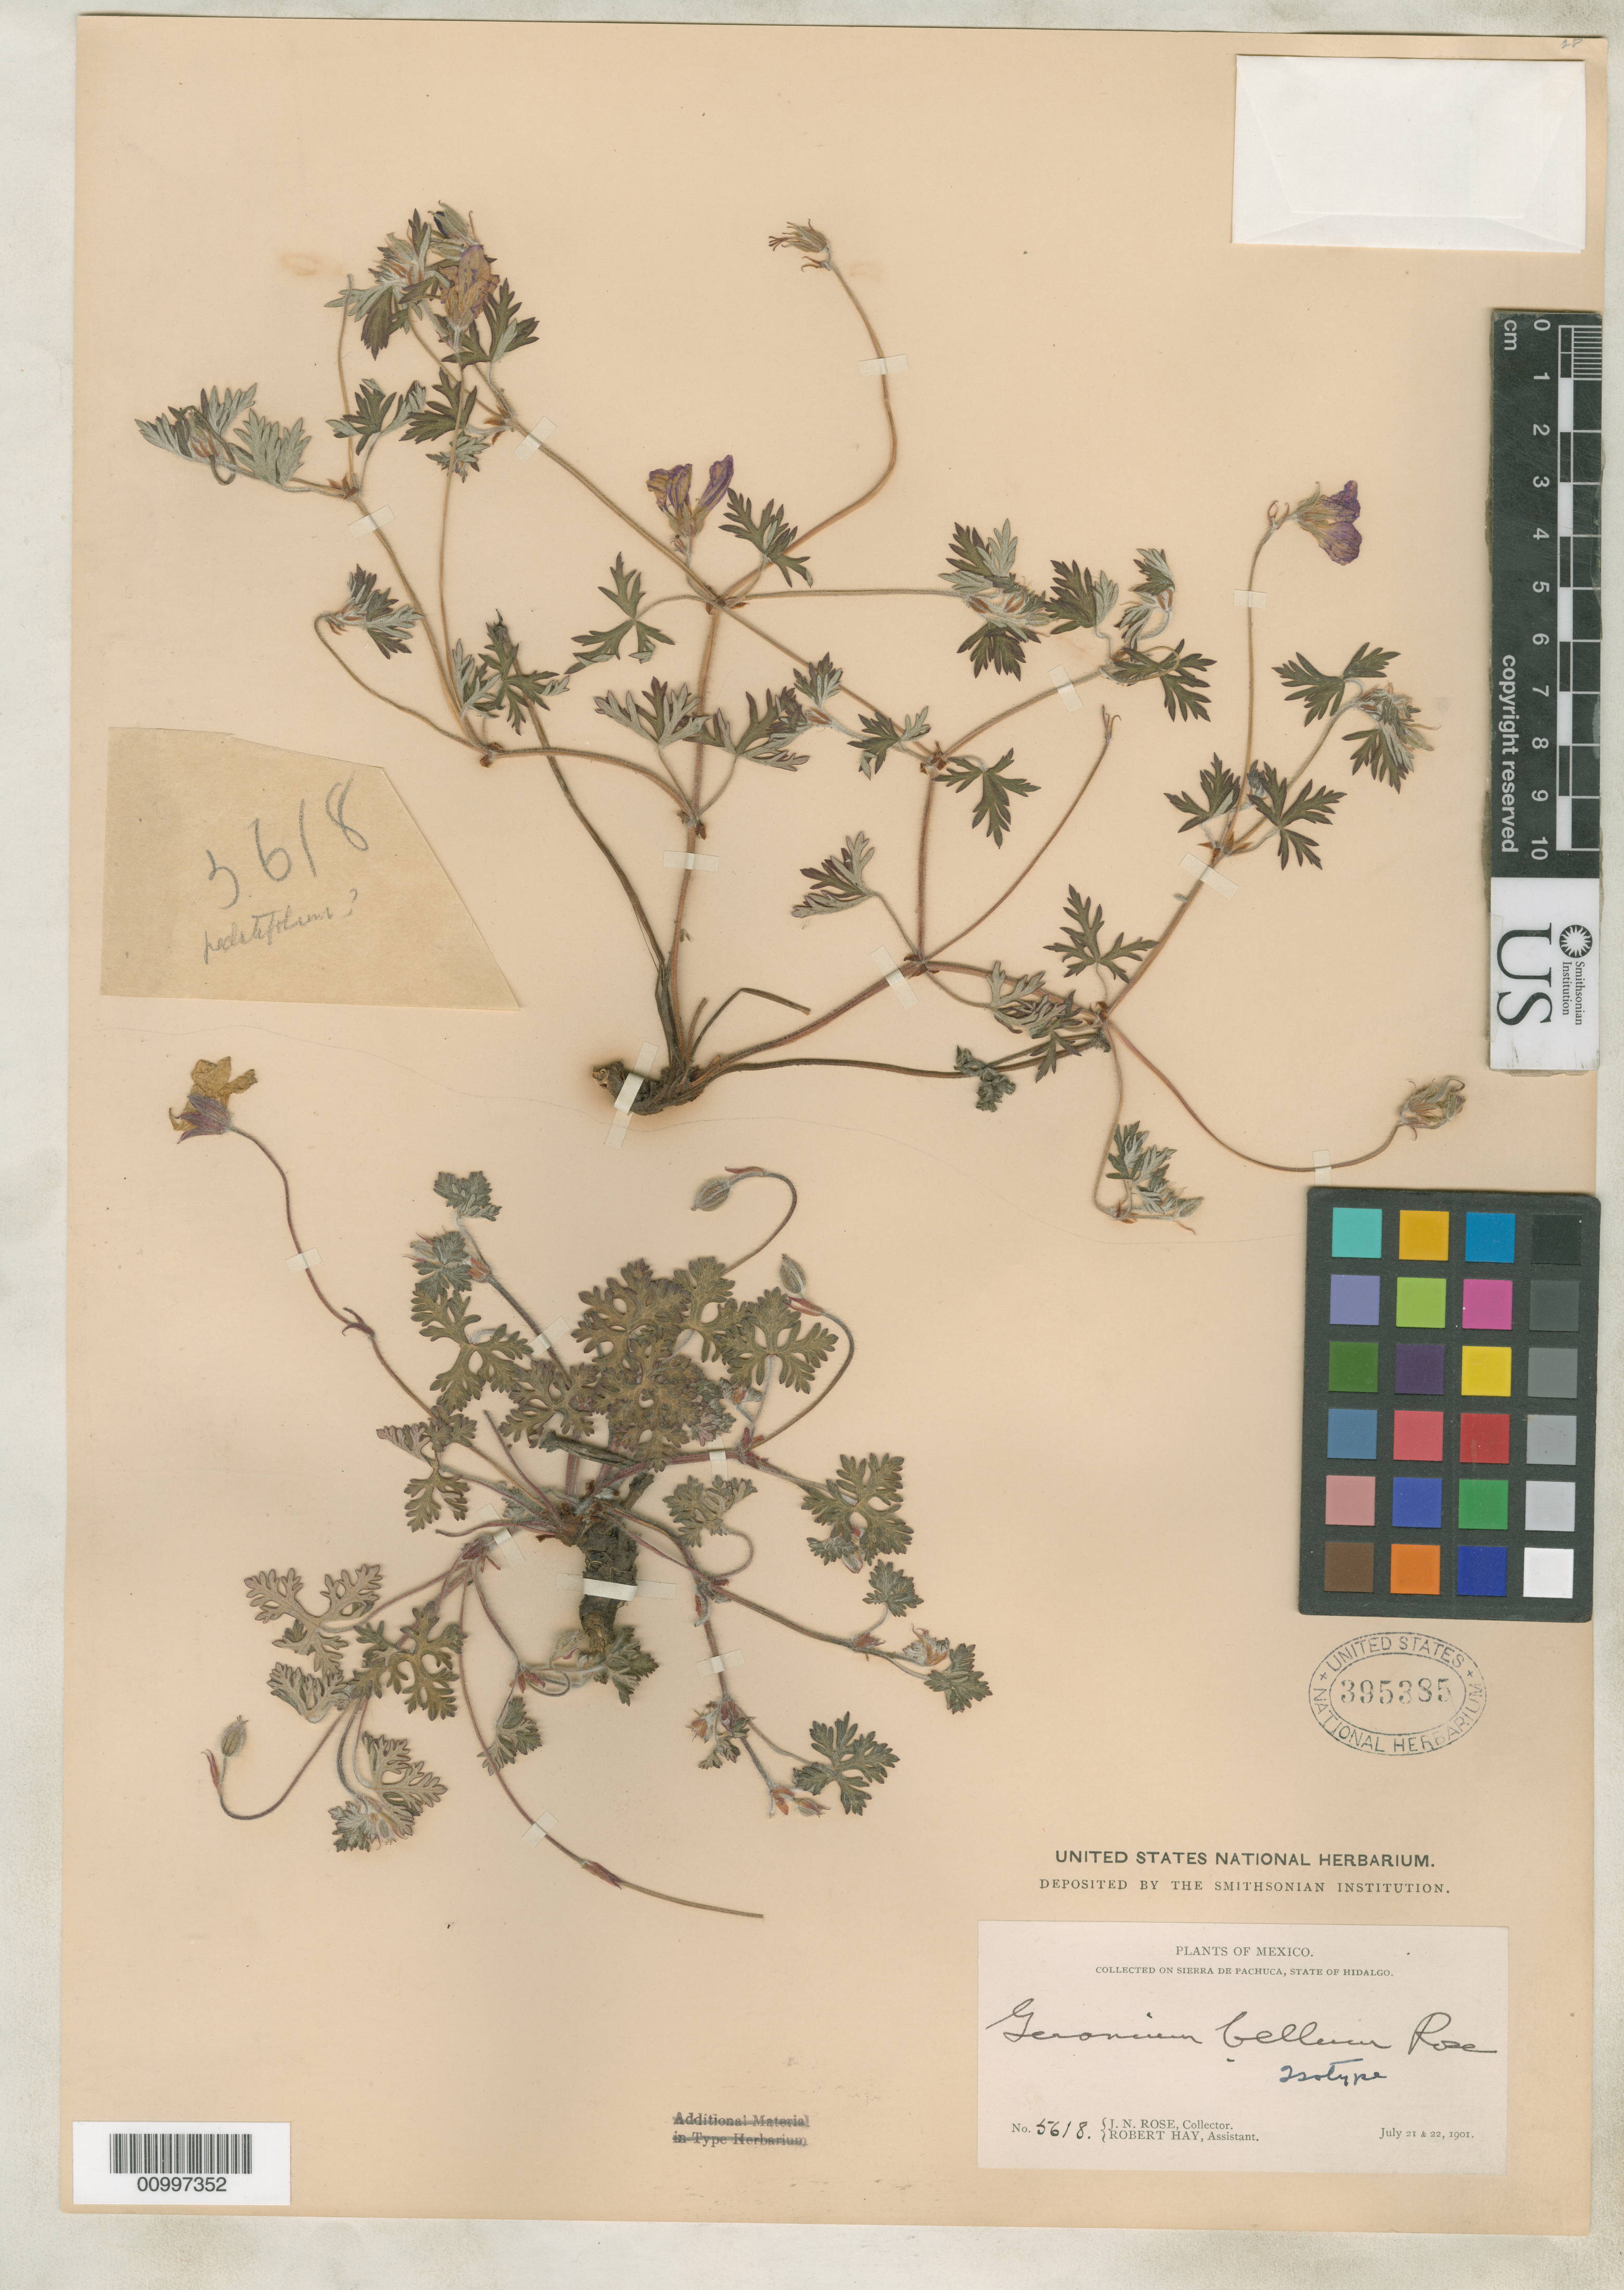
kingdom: Plantae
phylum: Tracheophyta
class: Magnoliopsida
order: Geraniales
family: Geraniaceae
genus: Geranium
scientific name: Geranium bellum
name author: Rose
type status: Isotype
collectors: J. N. Rose & R. H. Hay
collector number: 5618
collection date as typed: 21 Jul 1901 and 22 Jul 1901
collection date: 1901-07-21,1901-07-22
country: Mexico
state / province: Hidalgo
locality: Sierra de Pachuca.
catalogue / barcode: US 395385